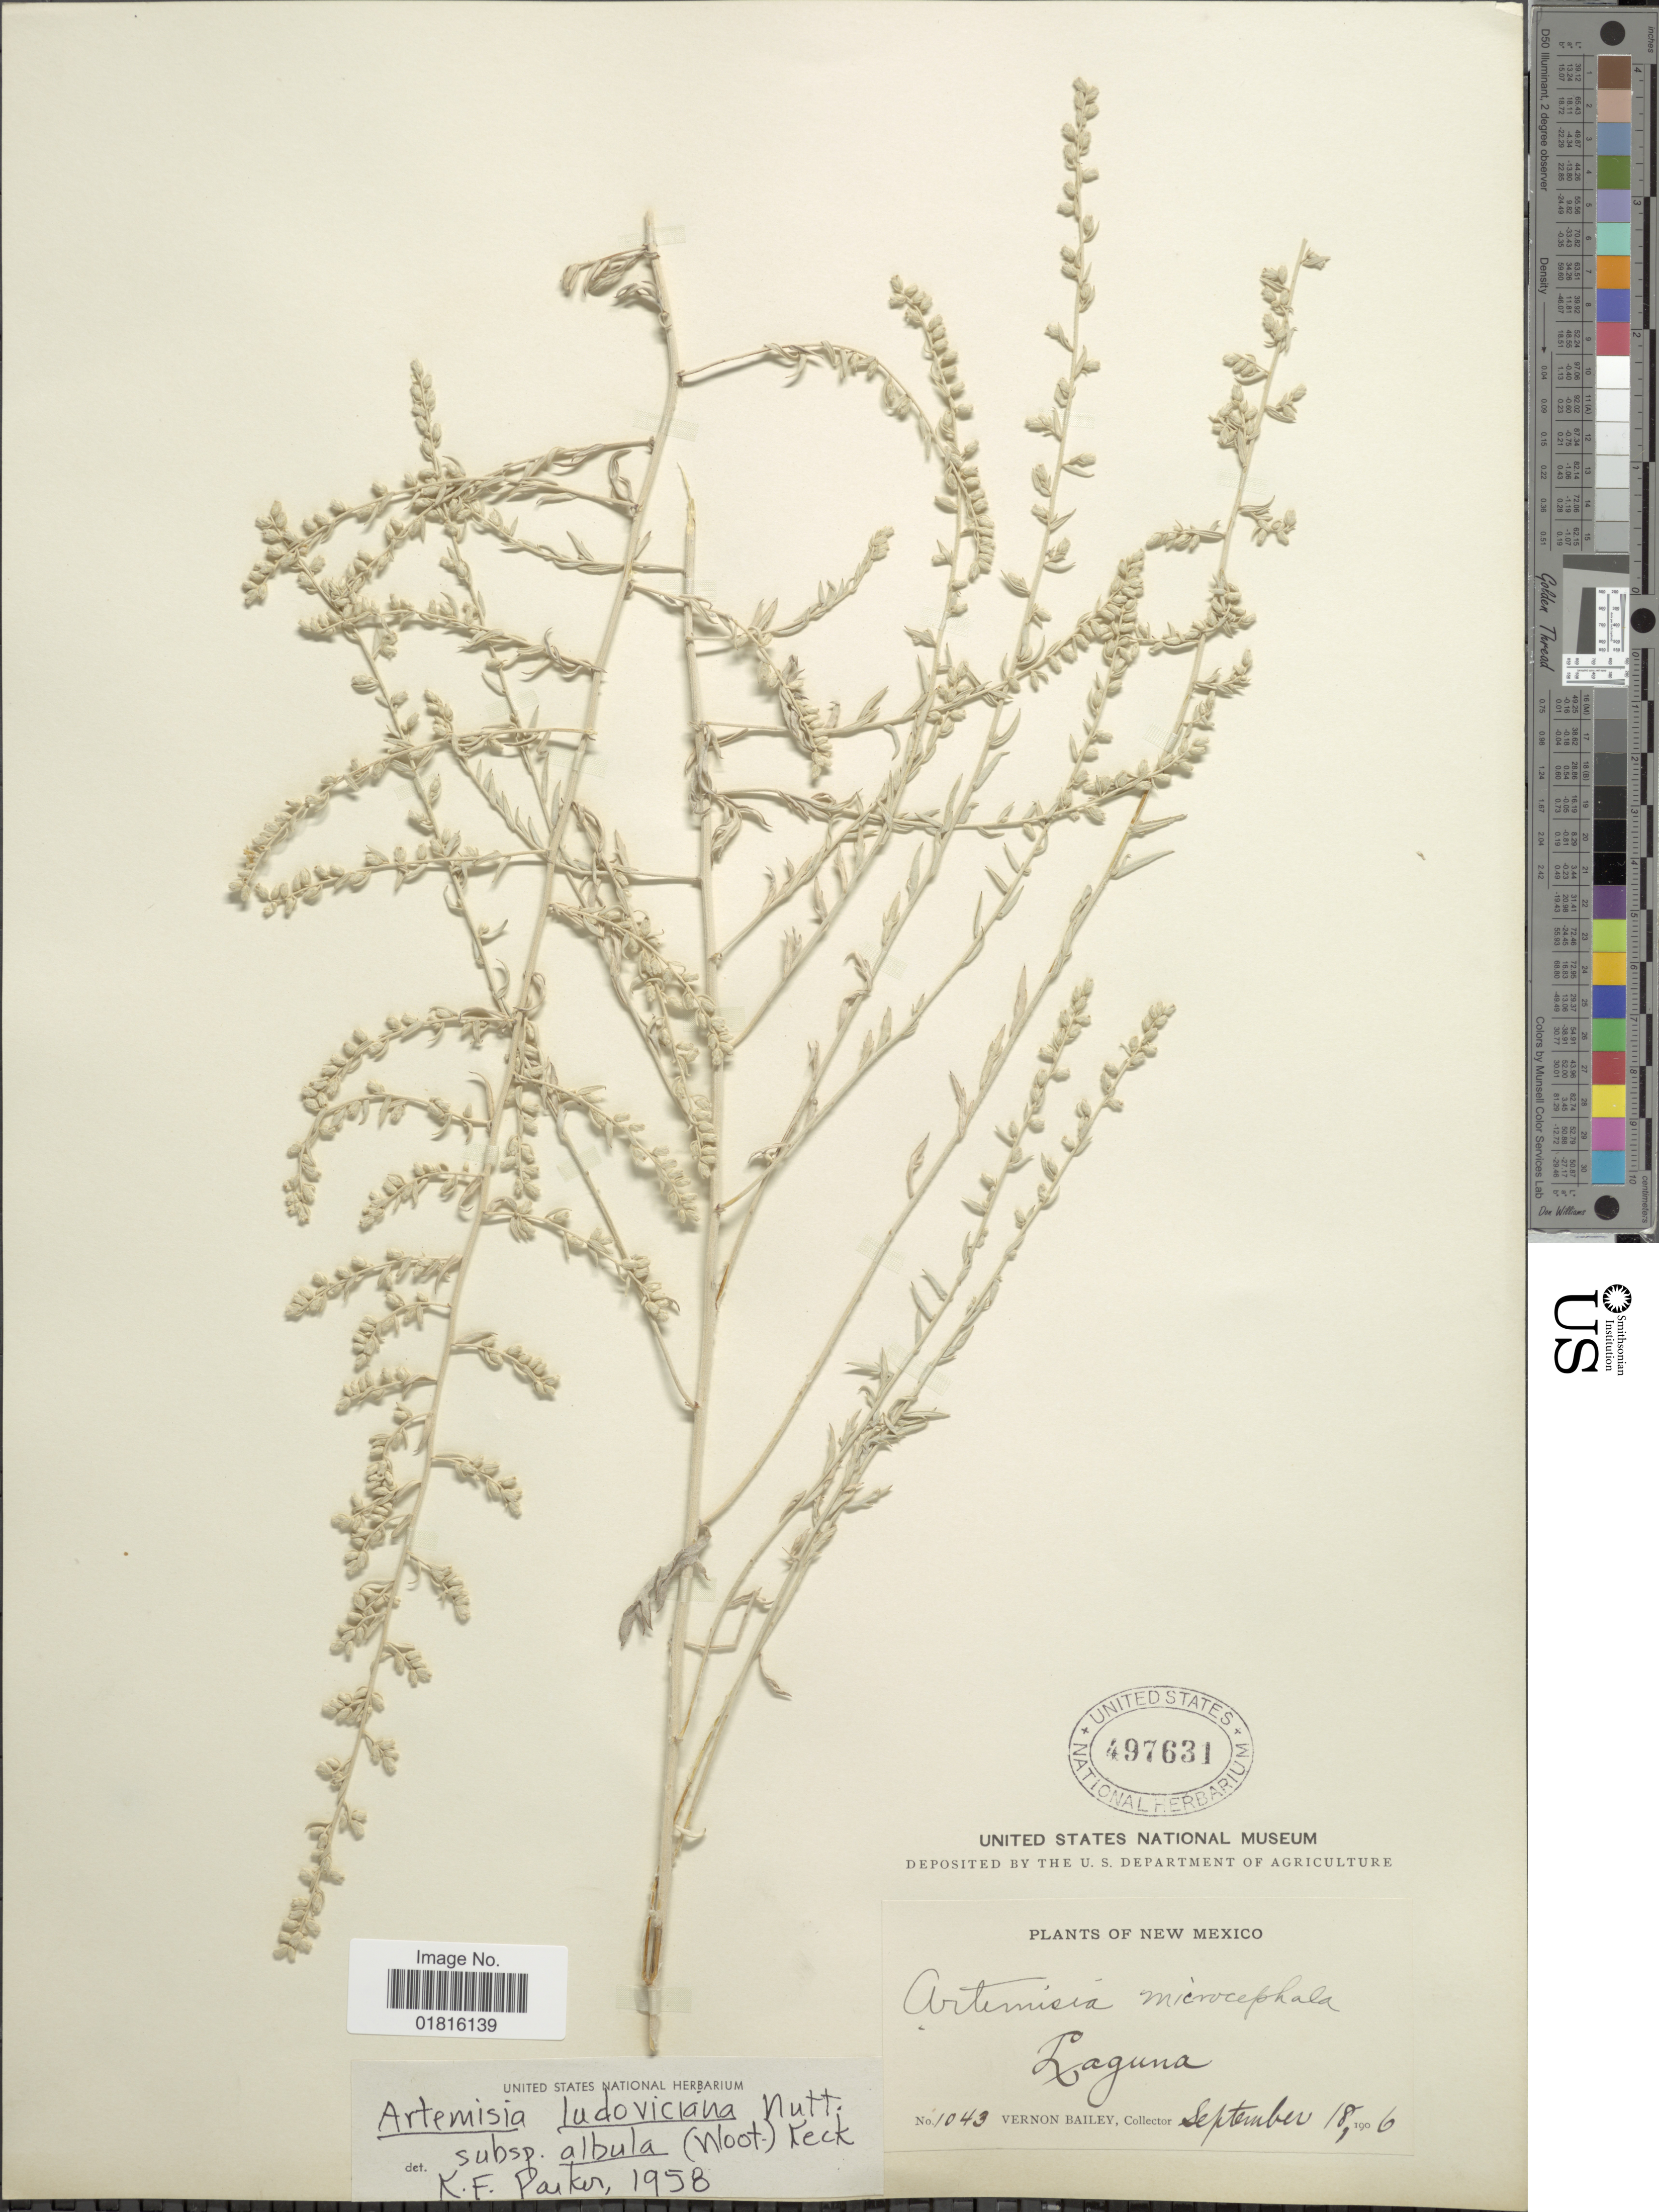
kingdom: Plantae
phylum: Tracheophyta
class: Magnoliopsida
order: Asterales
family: Asteraceae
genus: Artemisia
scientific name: Artemisia ludoviciana subsp. albula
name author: (Wooton) D.D. Keck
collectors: V. O. Bailey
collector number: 1043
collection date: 1906-09-18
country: United States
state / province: New Mexico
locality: Laguna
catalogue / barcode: US 497631